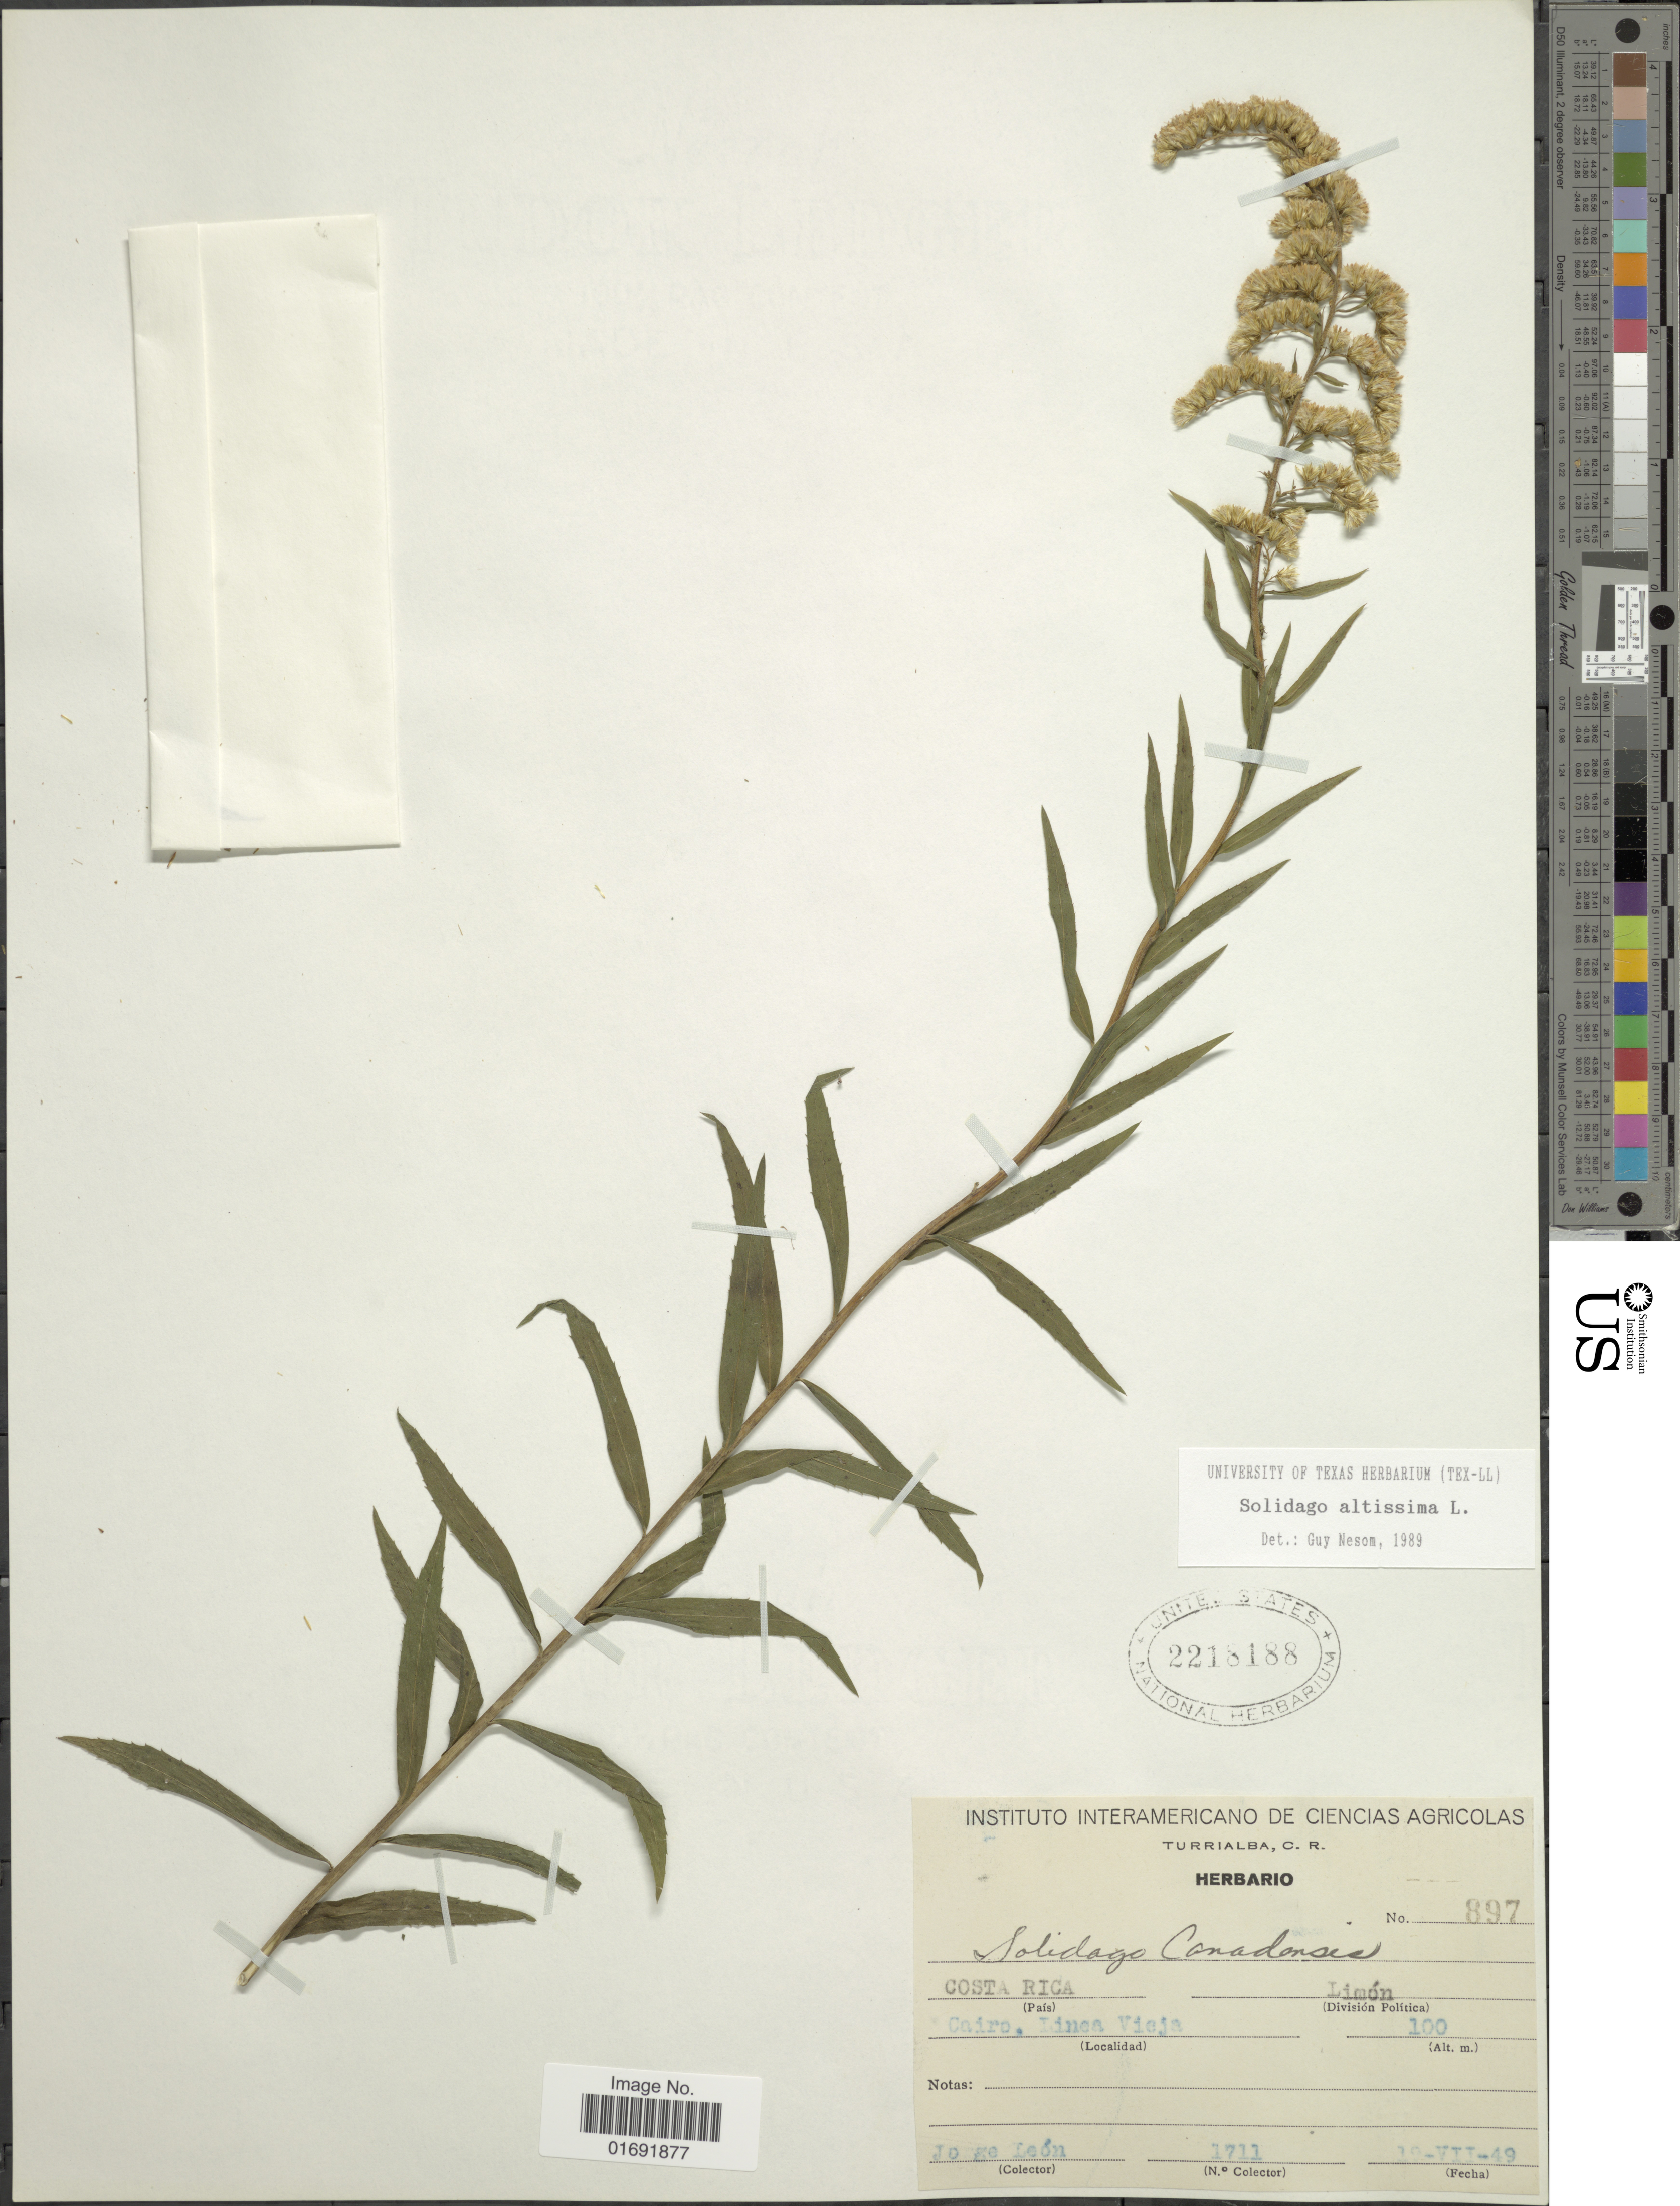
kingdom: Plantae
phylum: Tracheophyta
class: Magnoliopsida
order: Asterales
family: Asteraceae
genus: Solidago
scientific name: Solidago altissima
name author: L.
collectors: J. León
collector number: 1711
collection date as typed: Transcribed d/m/y: 19/7/49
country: Costa Rica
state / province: Limón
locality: Cairo, Linea Vieja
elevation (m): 100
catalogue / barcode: US 2218188